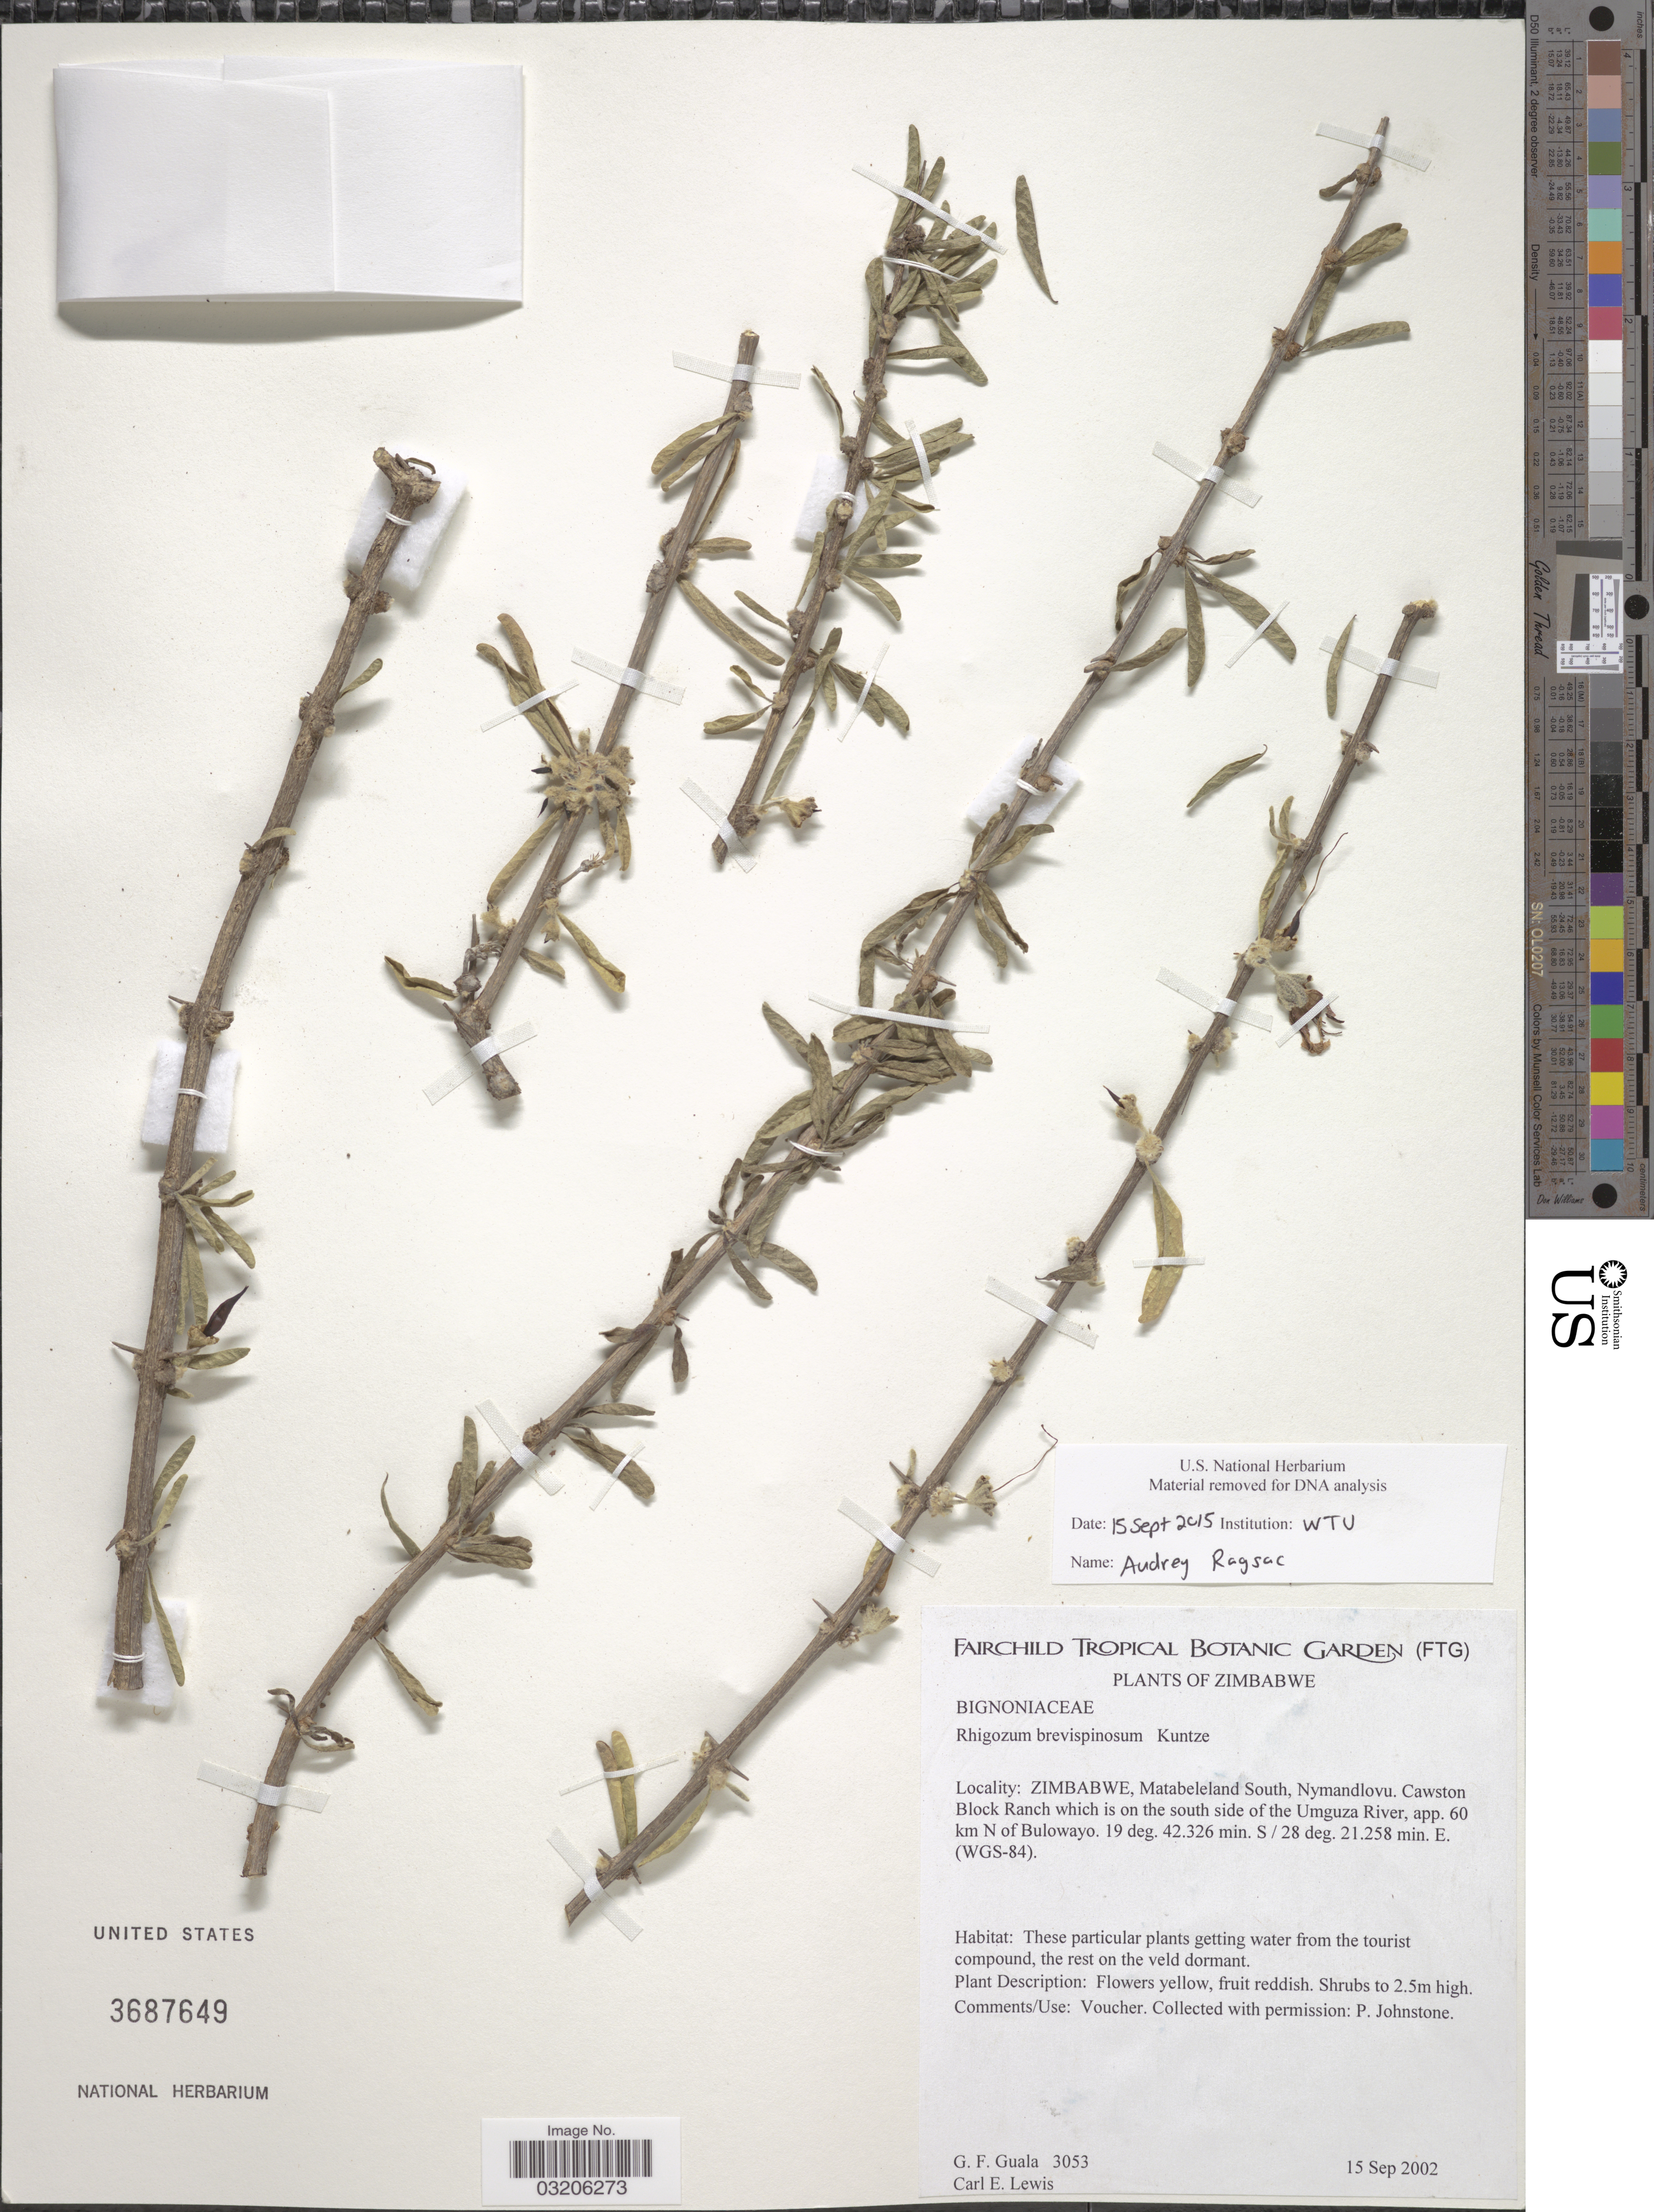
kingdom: Plantae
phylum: Tracheophyta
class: Magnoliopsida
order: Lamiales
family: Bignoniaceae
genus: Rhigozum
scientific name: Rhigozum brevispinosum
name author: Kuntze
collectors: G. Guala & C. Lewis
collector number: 3053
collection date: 2002-09-15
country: Zimbabwe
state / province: Matabeleland South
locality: Nymandlovu. Cawston Block Ranch which is on the south side of the Umguza River, app. 60 km N of Bulowayo.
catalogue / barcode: US 3687649